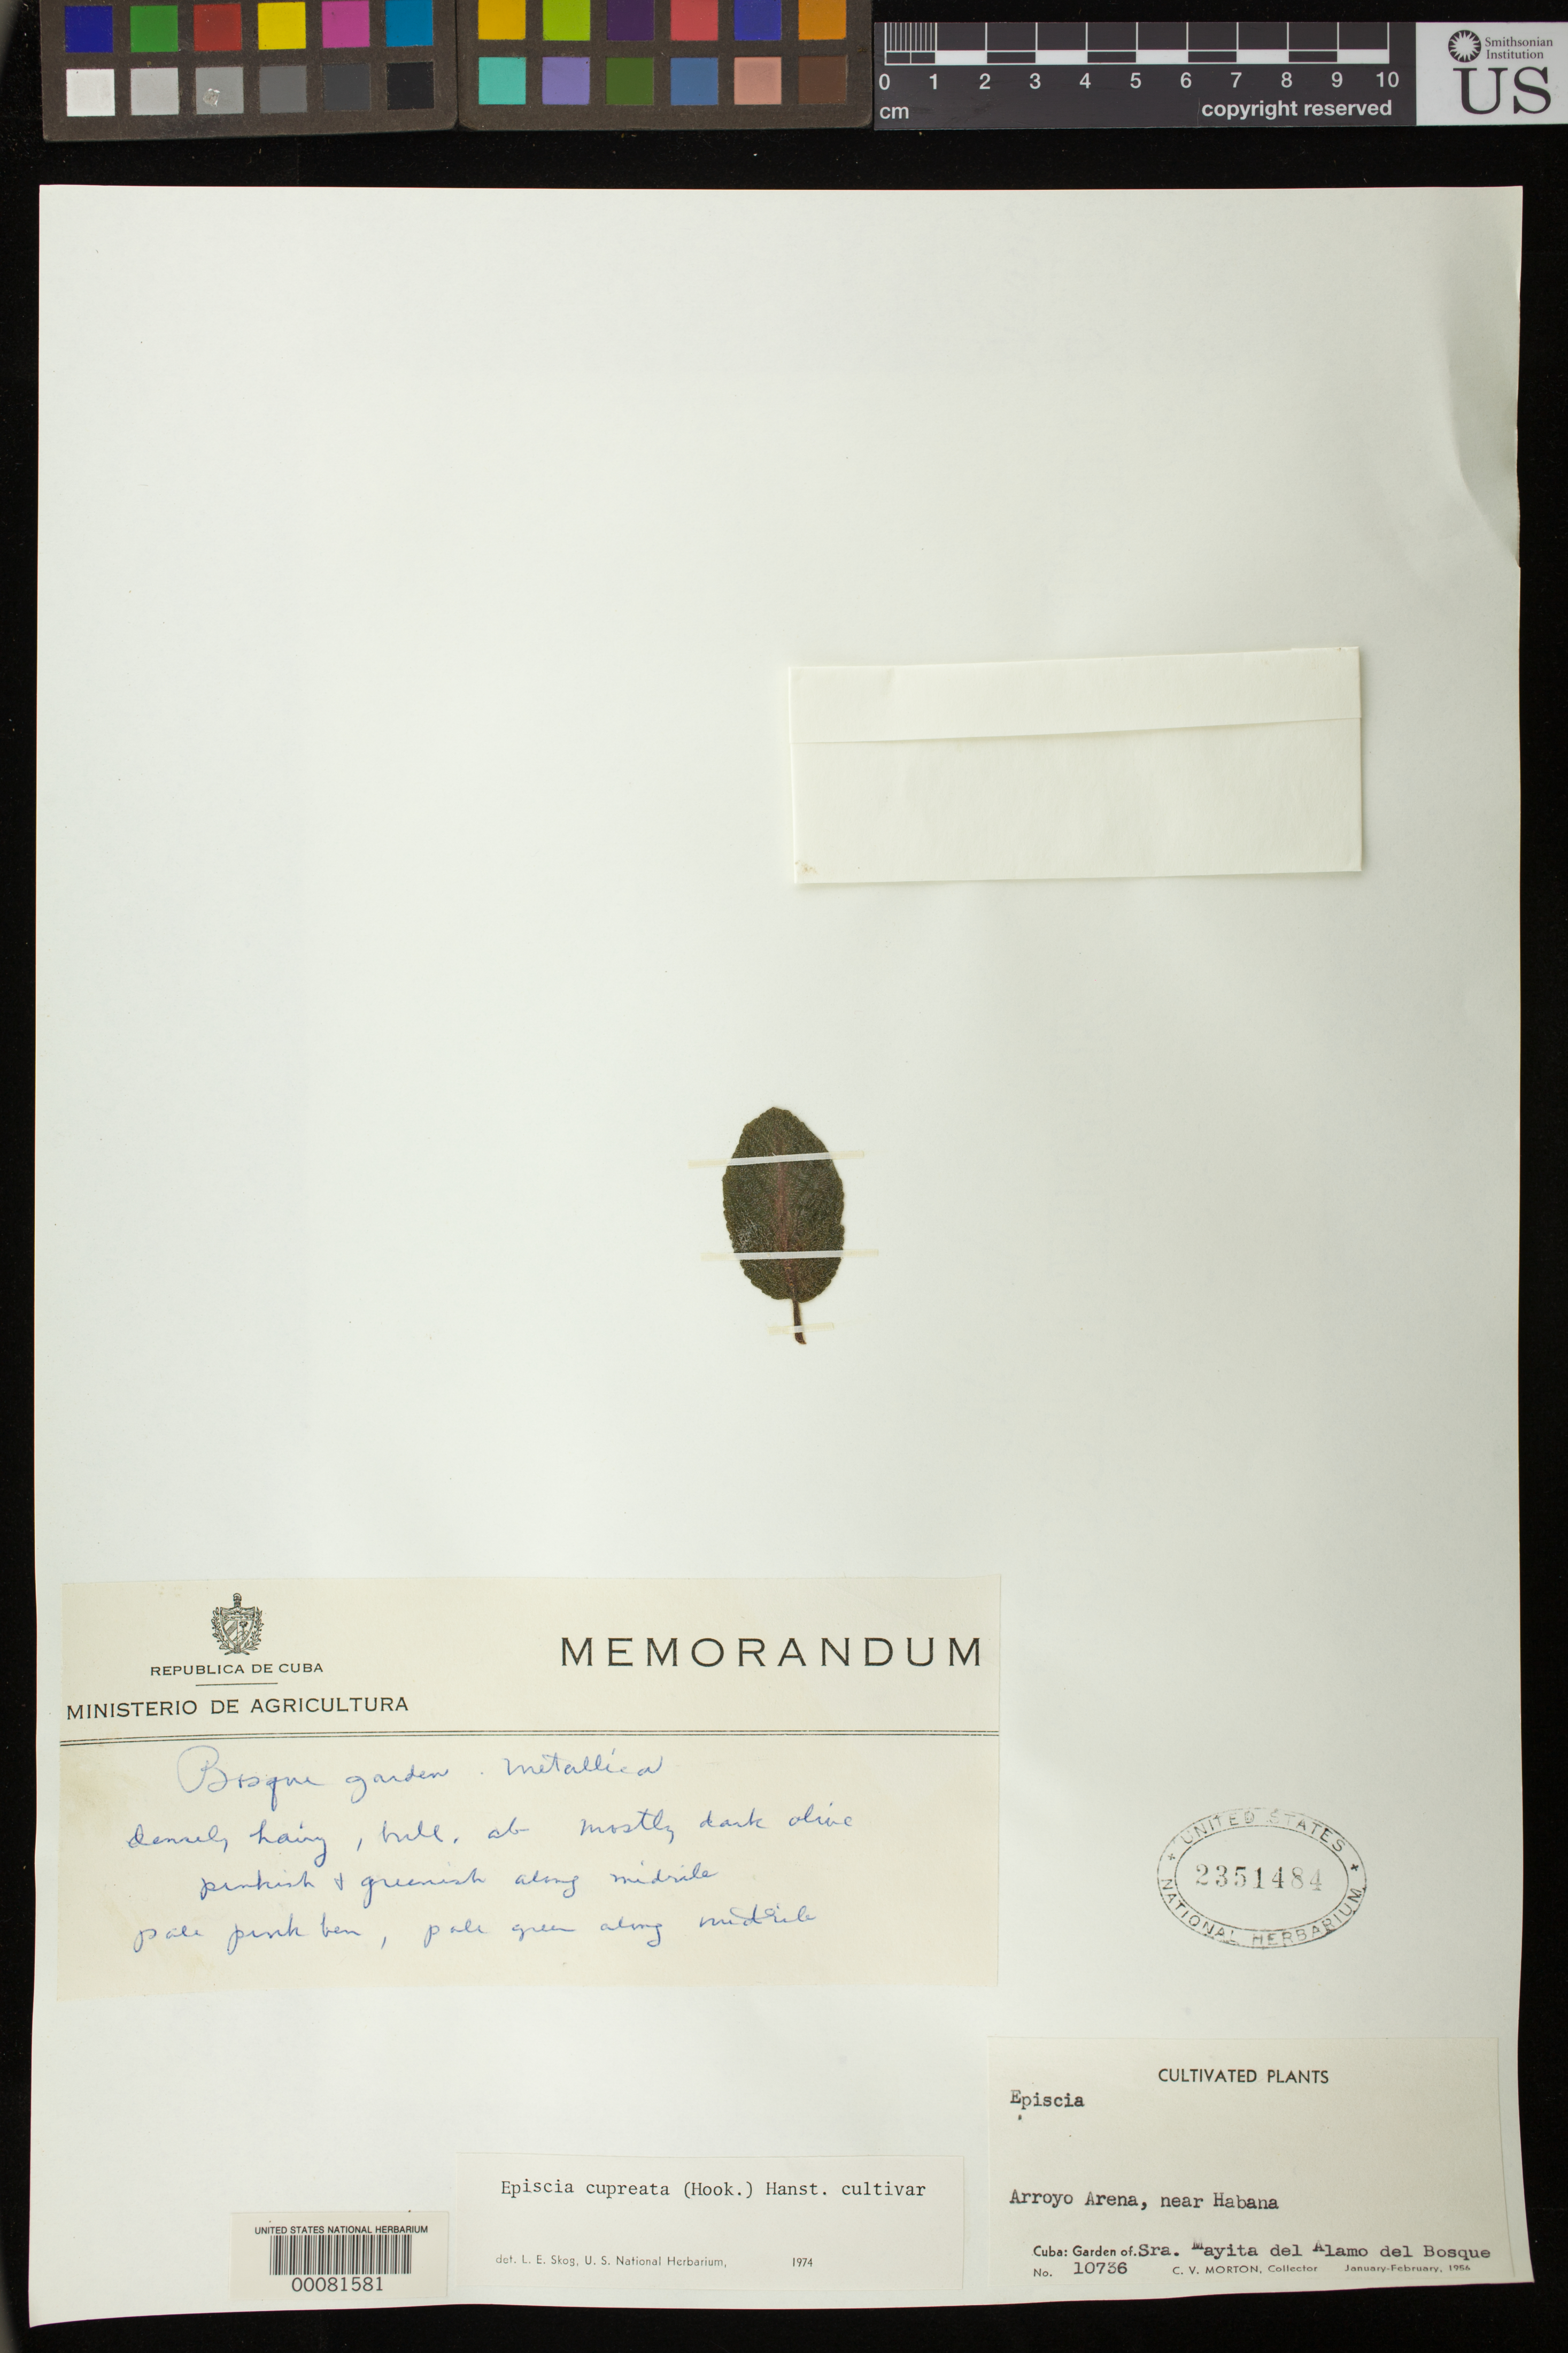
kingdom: Plantae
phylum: Tracheophyta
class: Magnoliopsida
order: Lamiales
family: Gesneriaceae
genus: Episcia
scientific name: Episcia cupreata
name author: (Hook.) Hanst.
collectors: C. V. Morton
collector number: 10736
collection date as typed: Jan-Feb 1956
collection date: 1956-01/1956-02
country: Cuba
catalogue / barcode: US 2351484